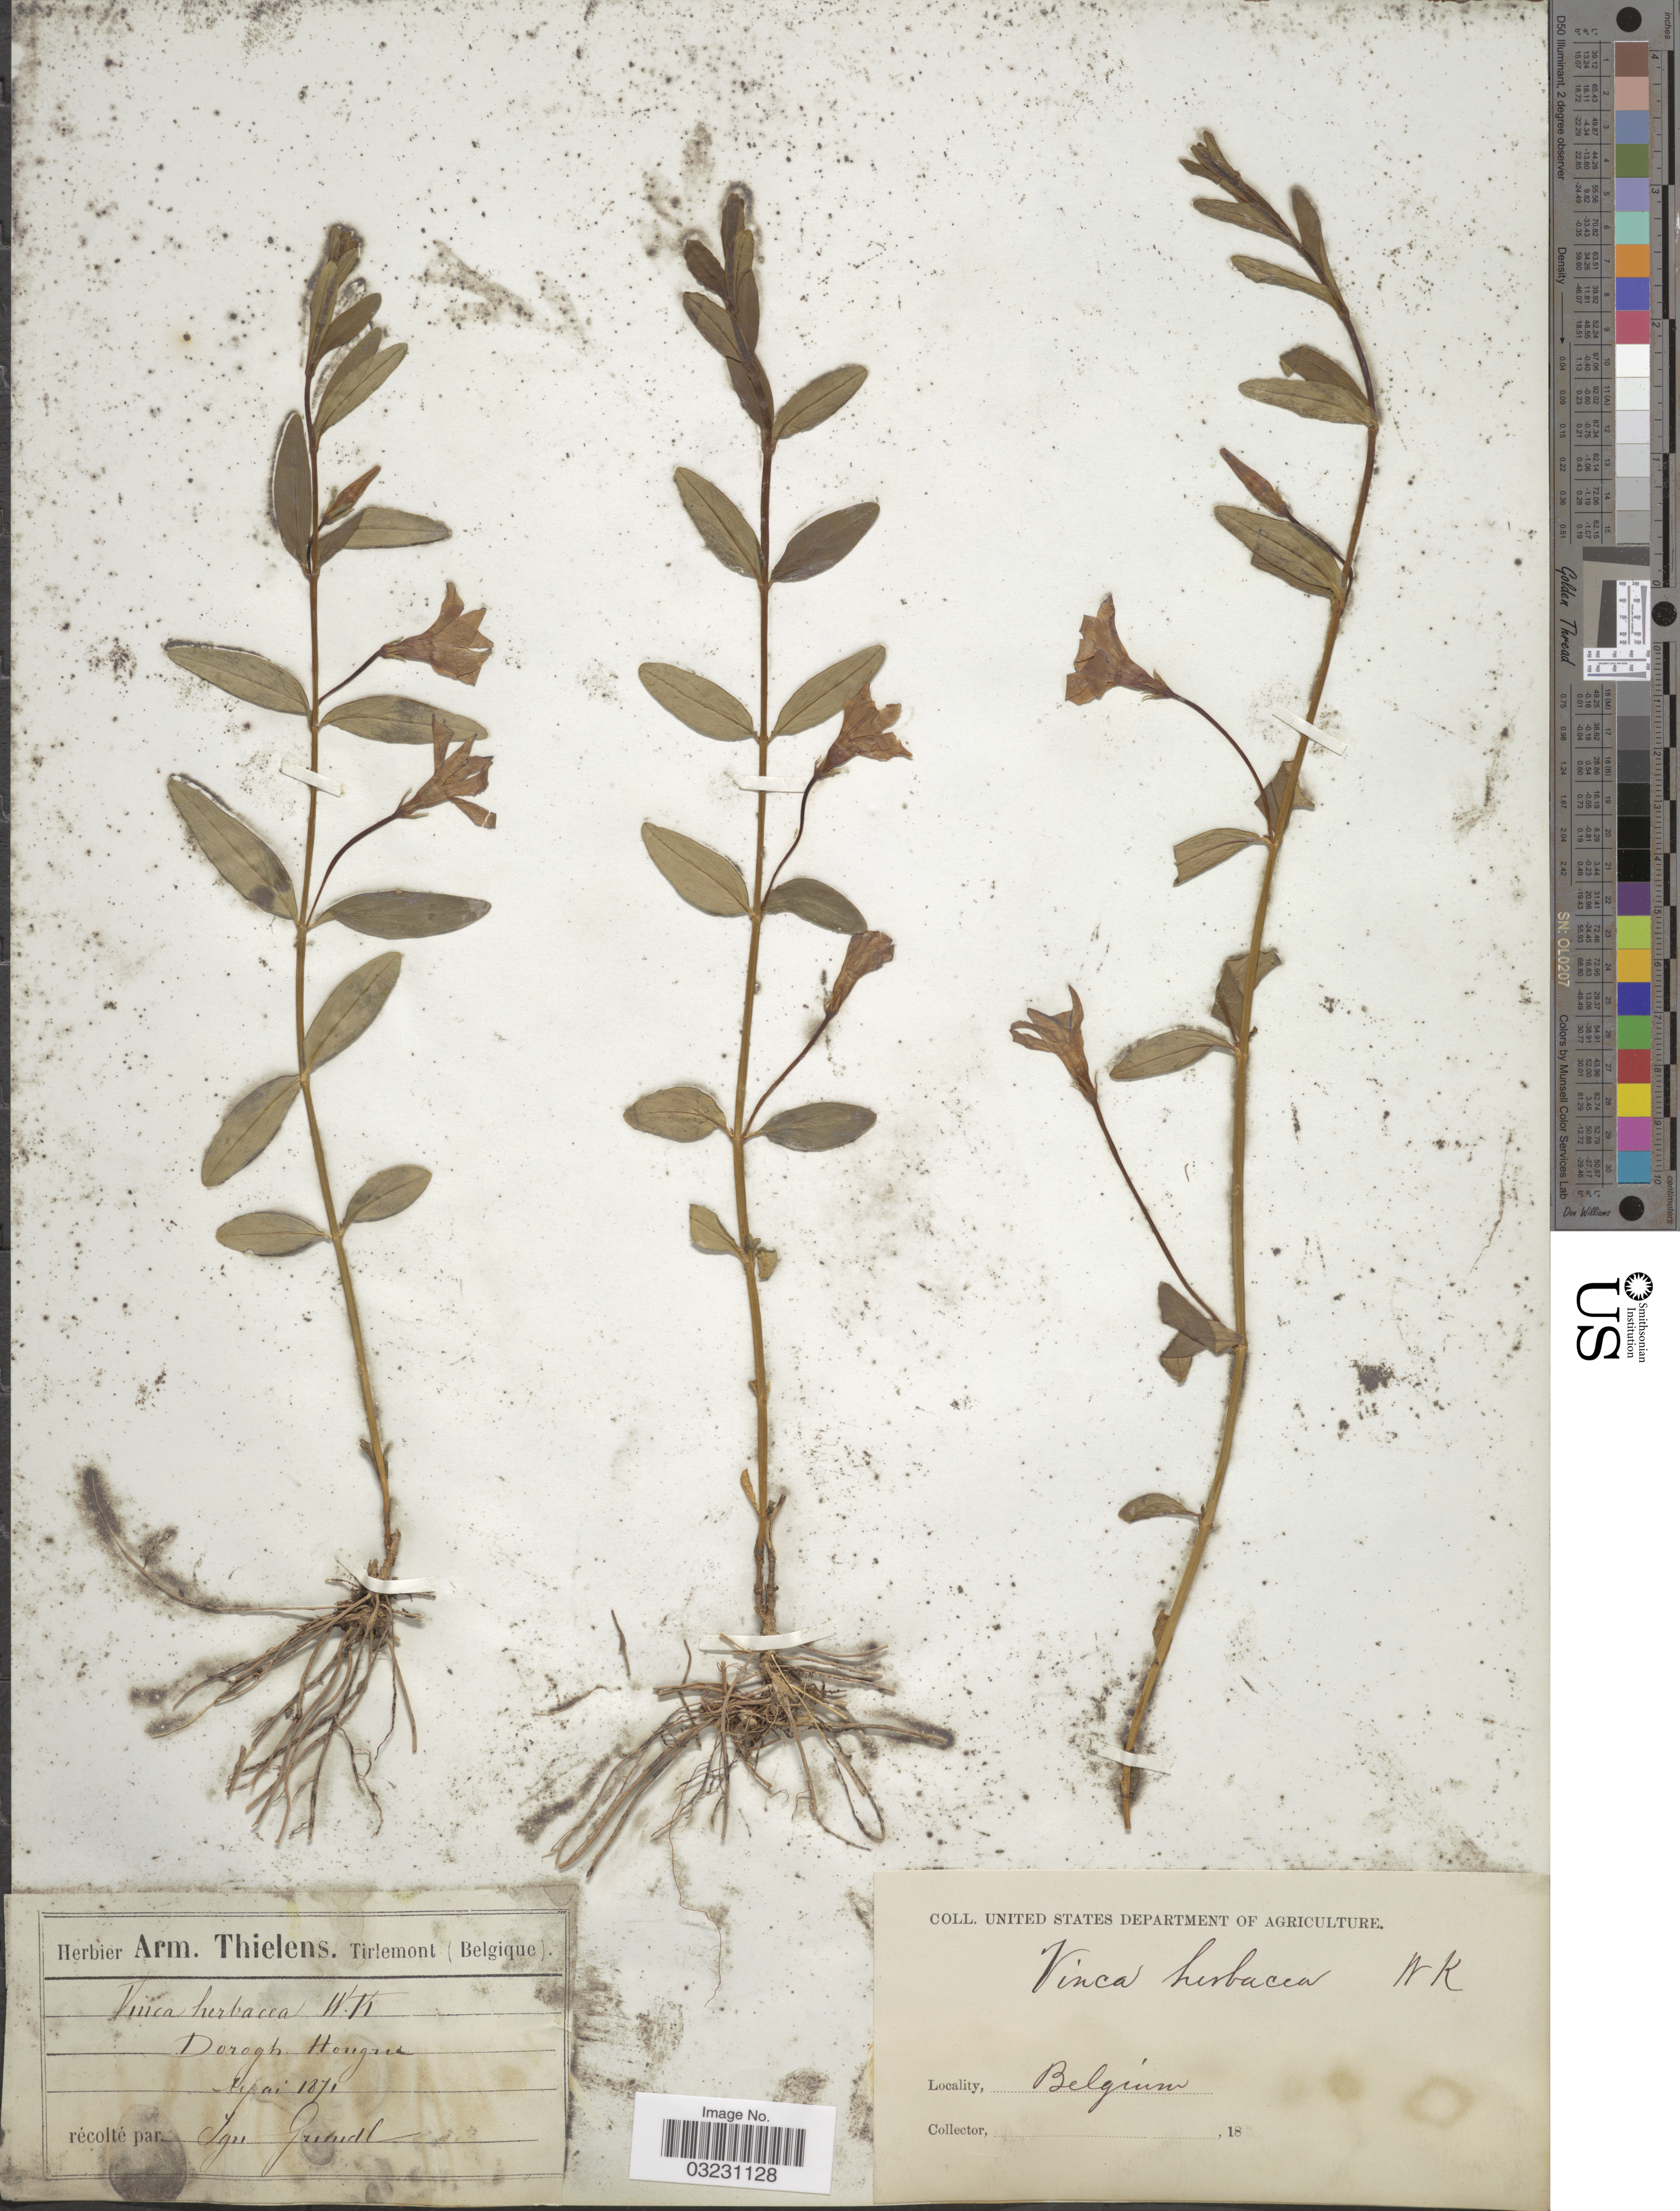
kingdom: Plantae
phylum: Tracheophyta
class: Magnoliopsida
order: Gentianales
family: Apocynaceae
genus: Vinca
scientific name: Vinca herbacea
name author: Waldst. & Kit.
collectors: I. Grundl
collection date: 1871-05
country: Belgium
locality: Dorogh Hongne. [interpreted]